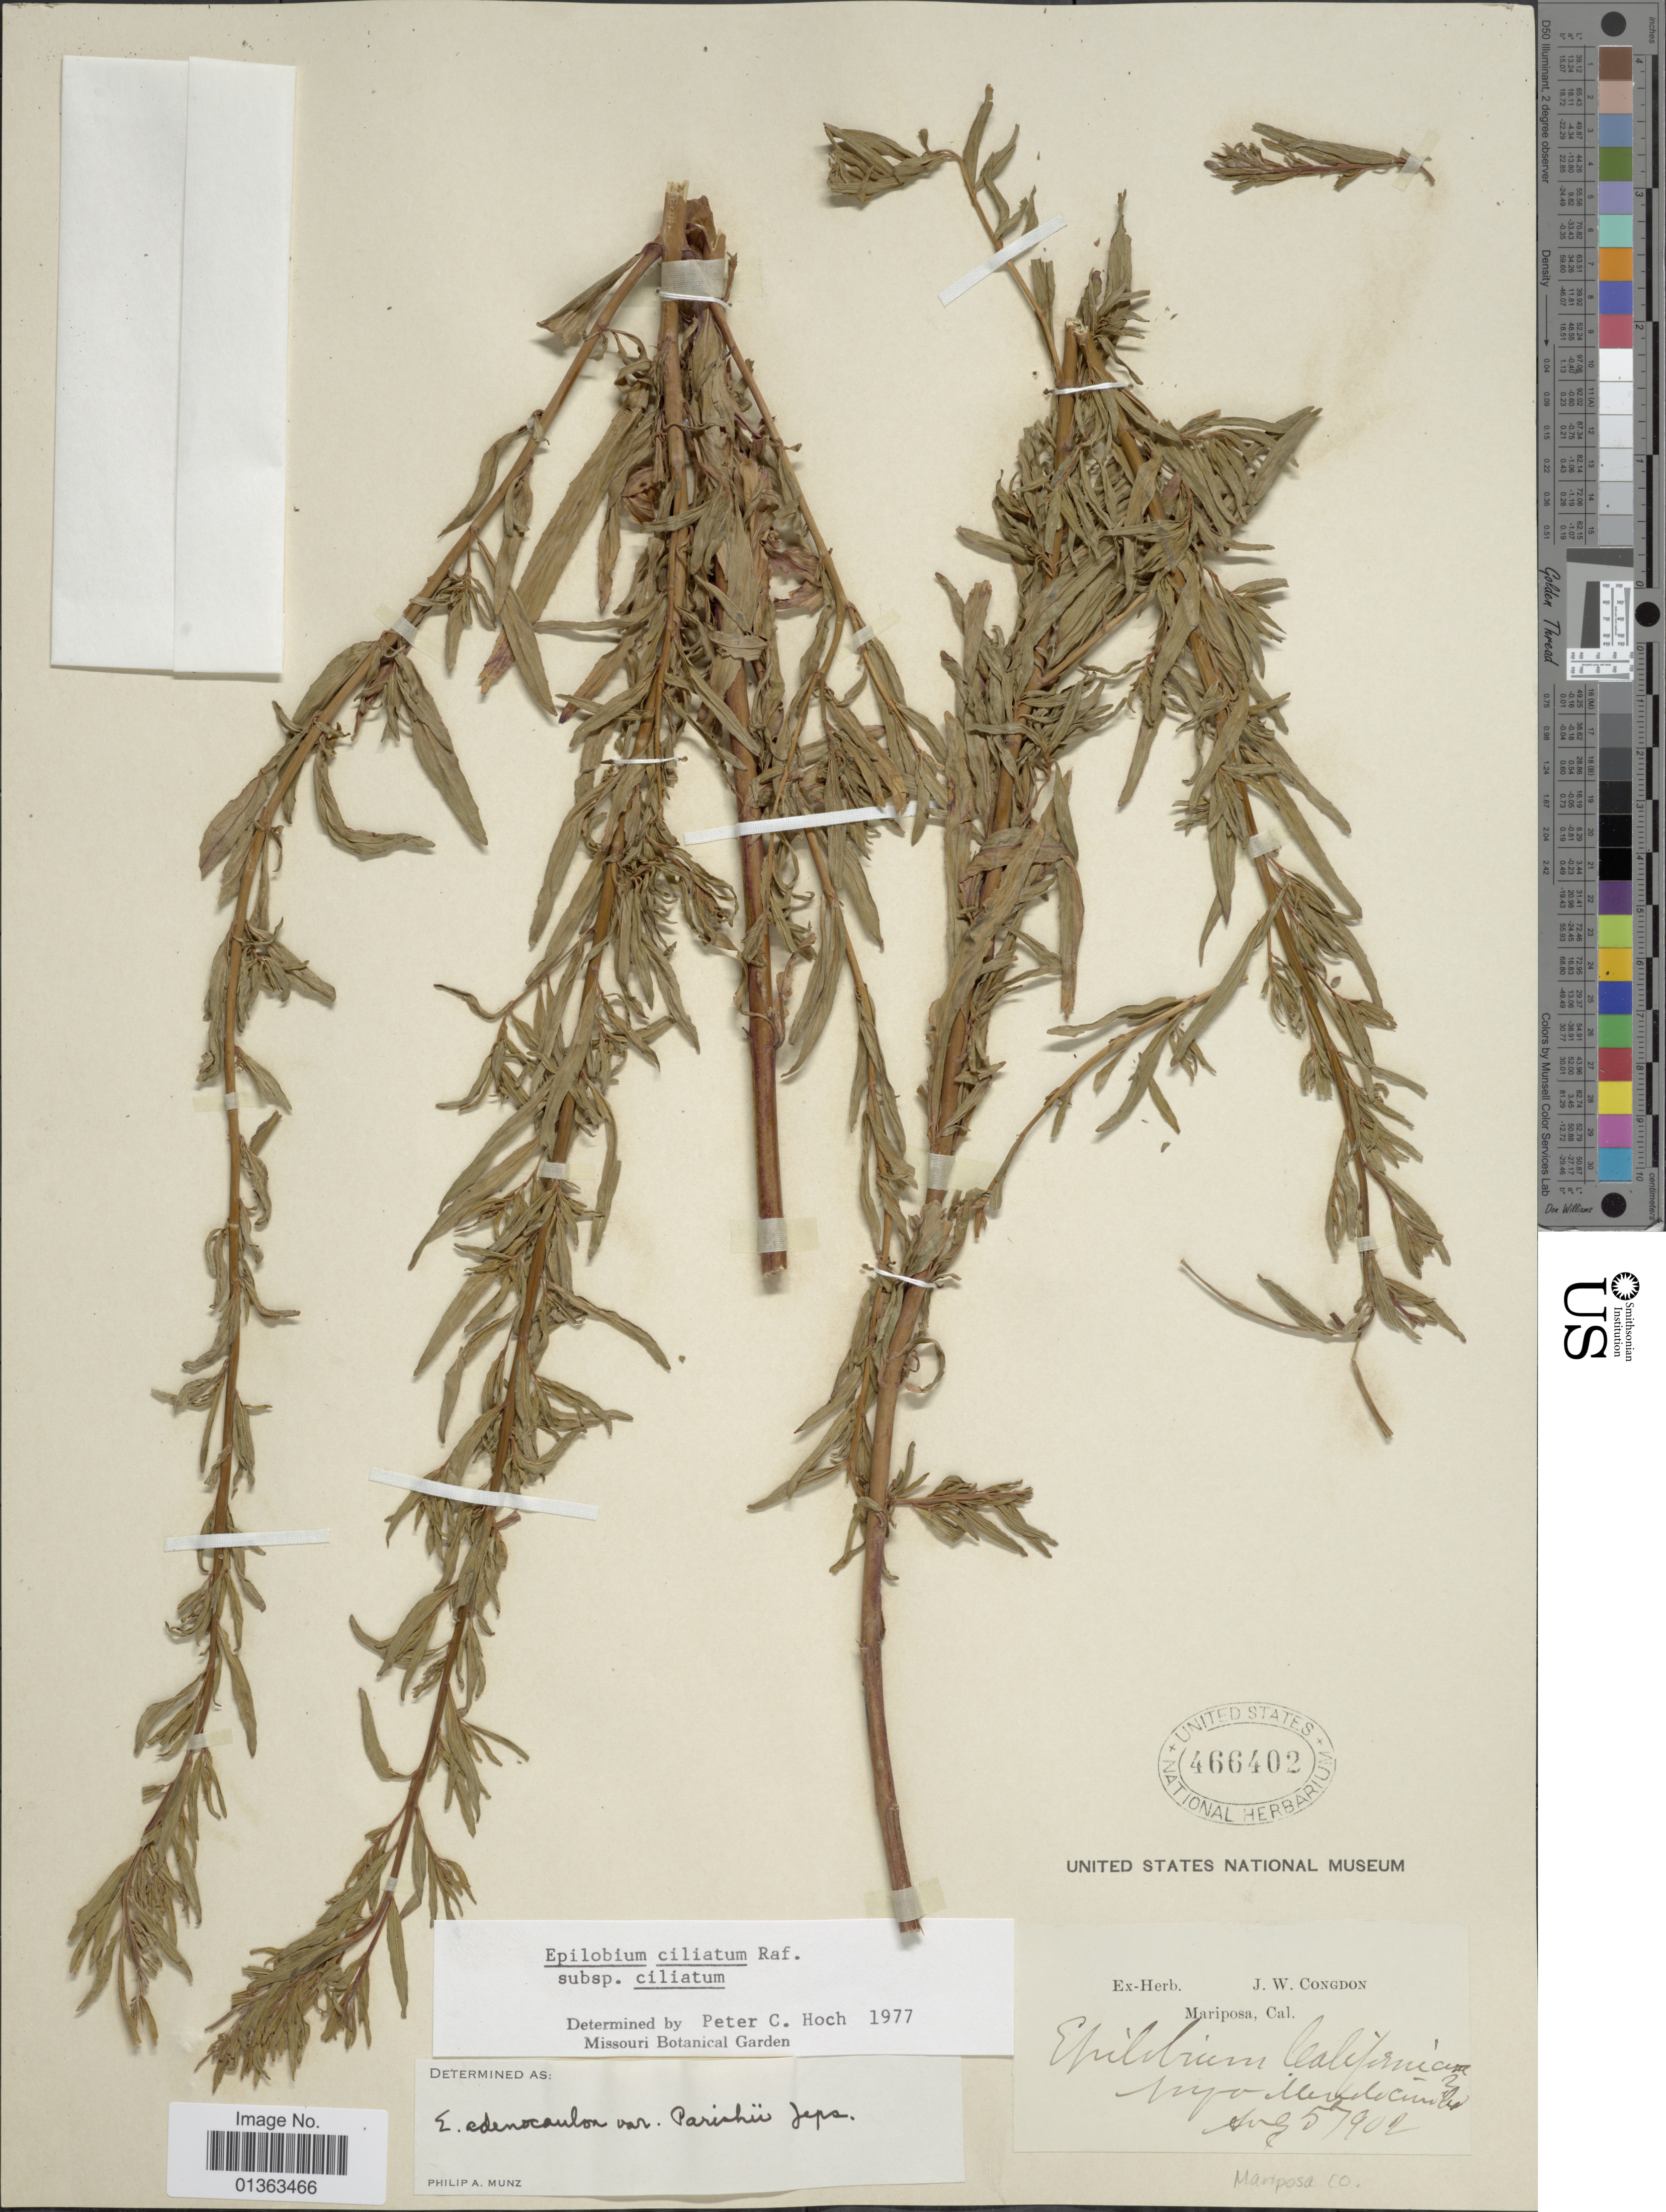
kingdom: Plantae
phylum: Tracheophyta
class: Magnoliopsida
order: Myrtales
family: Onagraceae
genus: Epilobium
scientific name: Epilobium ciliatum subsp. ciliatum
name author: Raf.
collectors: J. W. Congdon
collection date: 1902-08-05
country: United States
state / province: California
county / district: Mendocino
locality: Noyo. Mendocino Co.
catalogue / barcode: US 466402